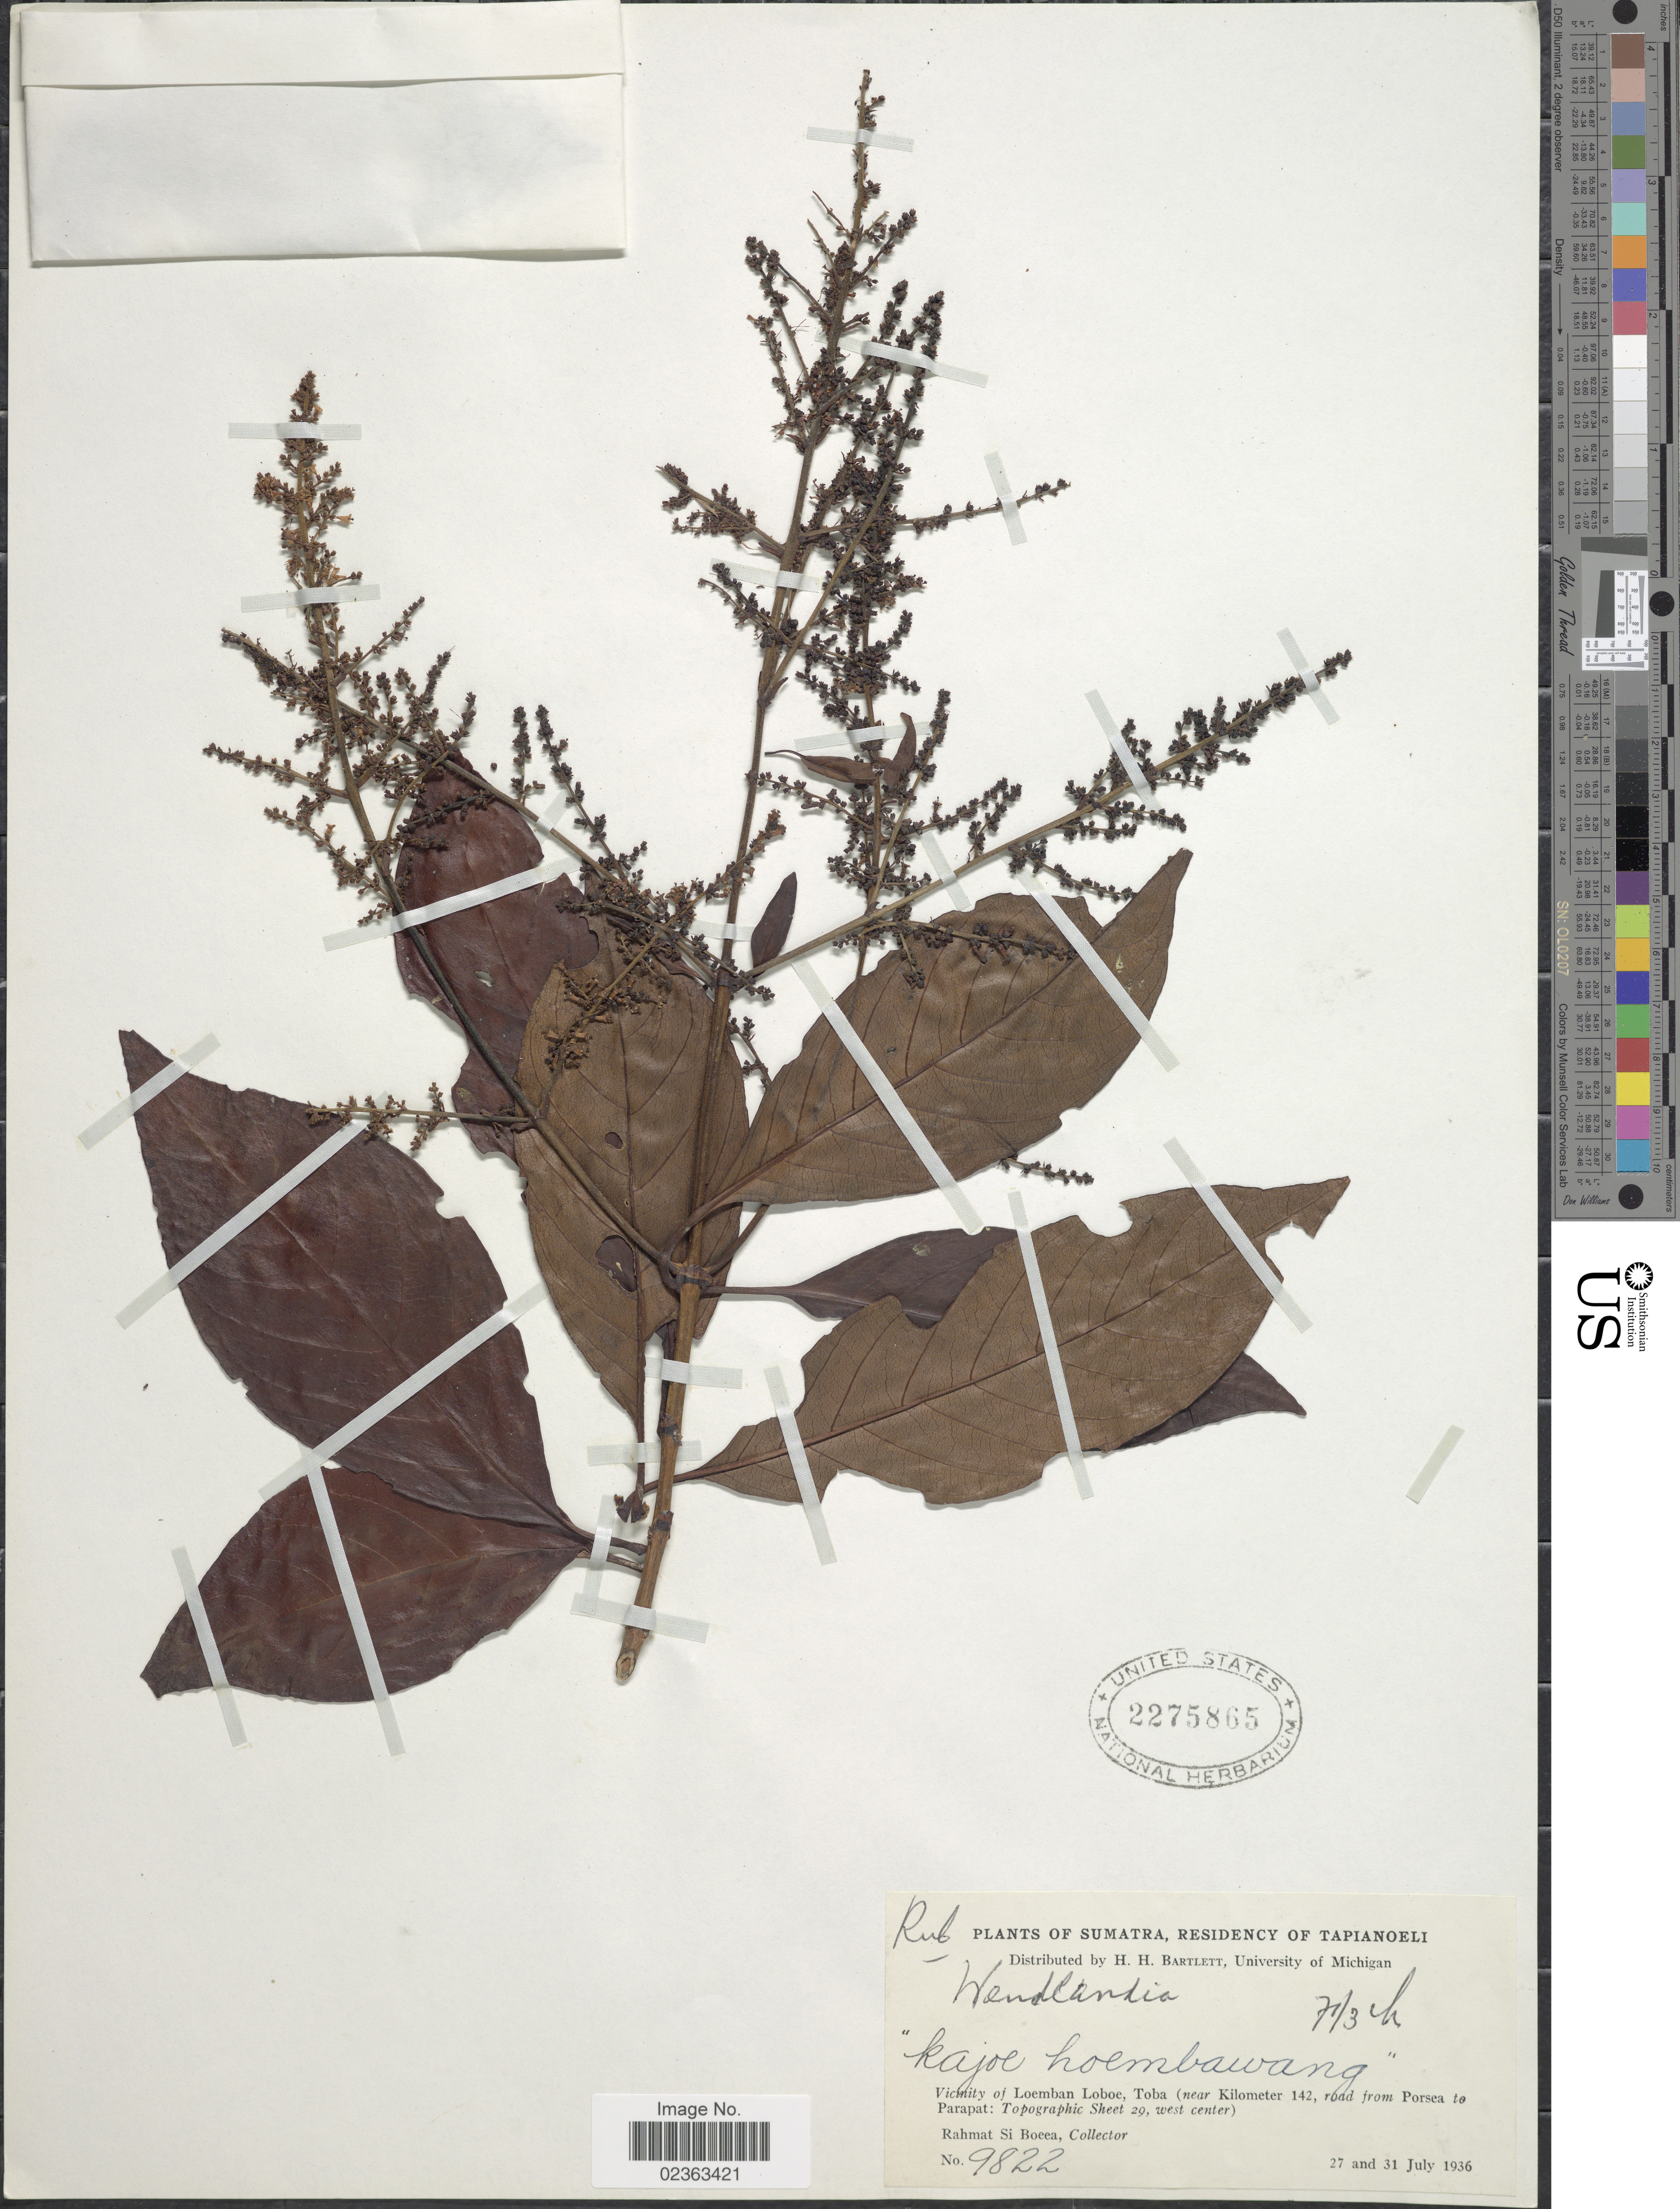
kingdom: Plantae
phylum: Tracheophyta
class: Magnoliopsida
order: Gentianales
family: Rubiaceae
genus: Wendlandia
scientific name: Wendlandia sp.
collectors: Rahmat Si Boeea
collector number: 9822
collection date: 1936-07-27/1936-07-31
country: Indonesia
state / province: Sumatra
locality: Sumatra, residency of Tapianoeli, Vicinity of Loemban Loboe, Toba (near Kilometer 142, road from Porsea to Parapat: Topographic Sheet 29, west center)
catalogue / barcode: US 2275865